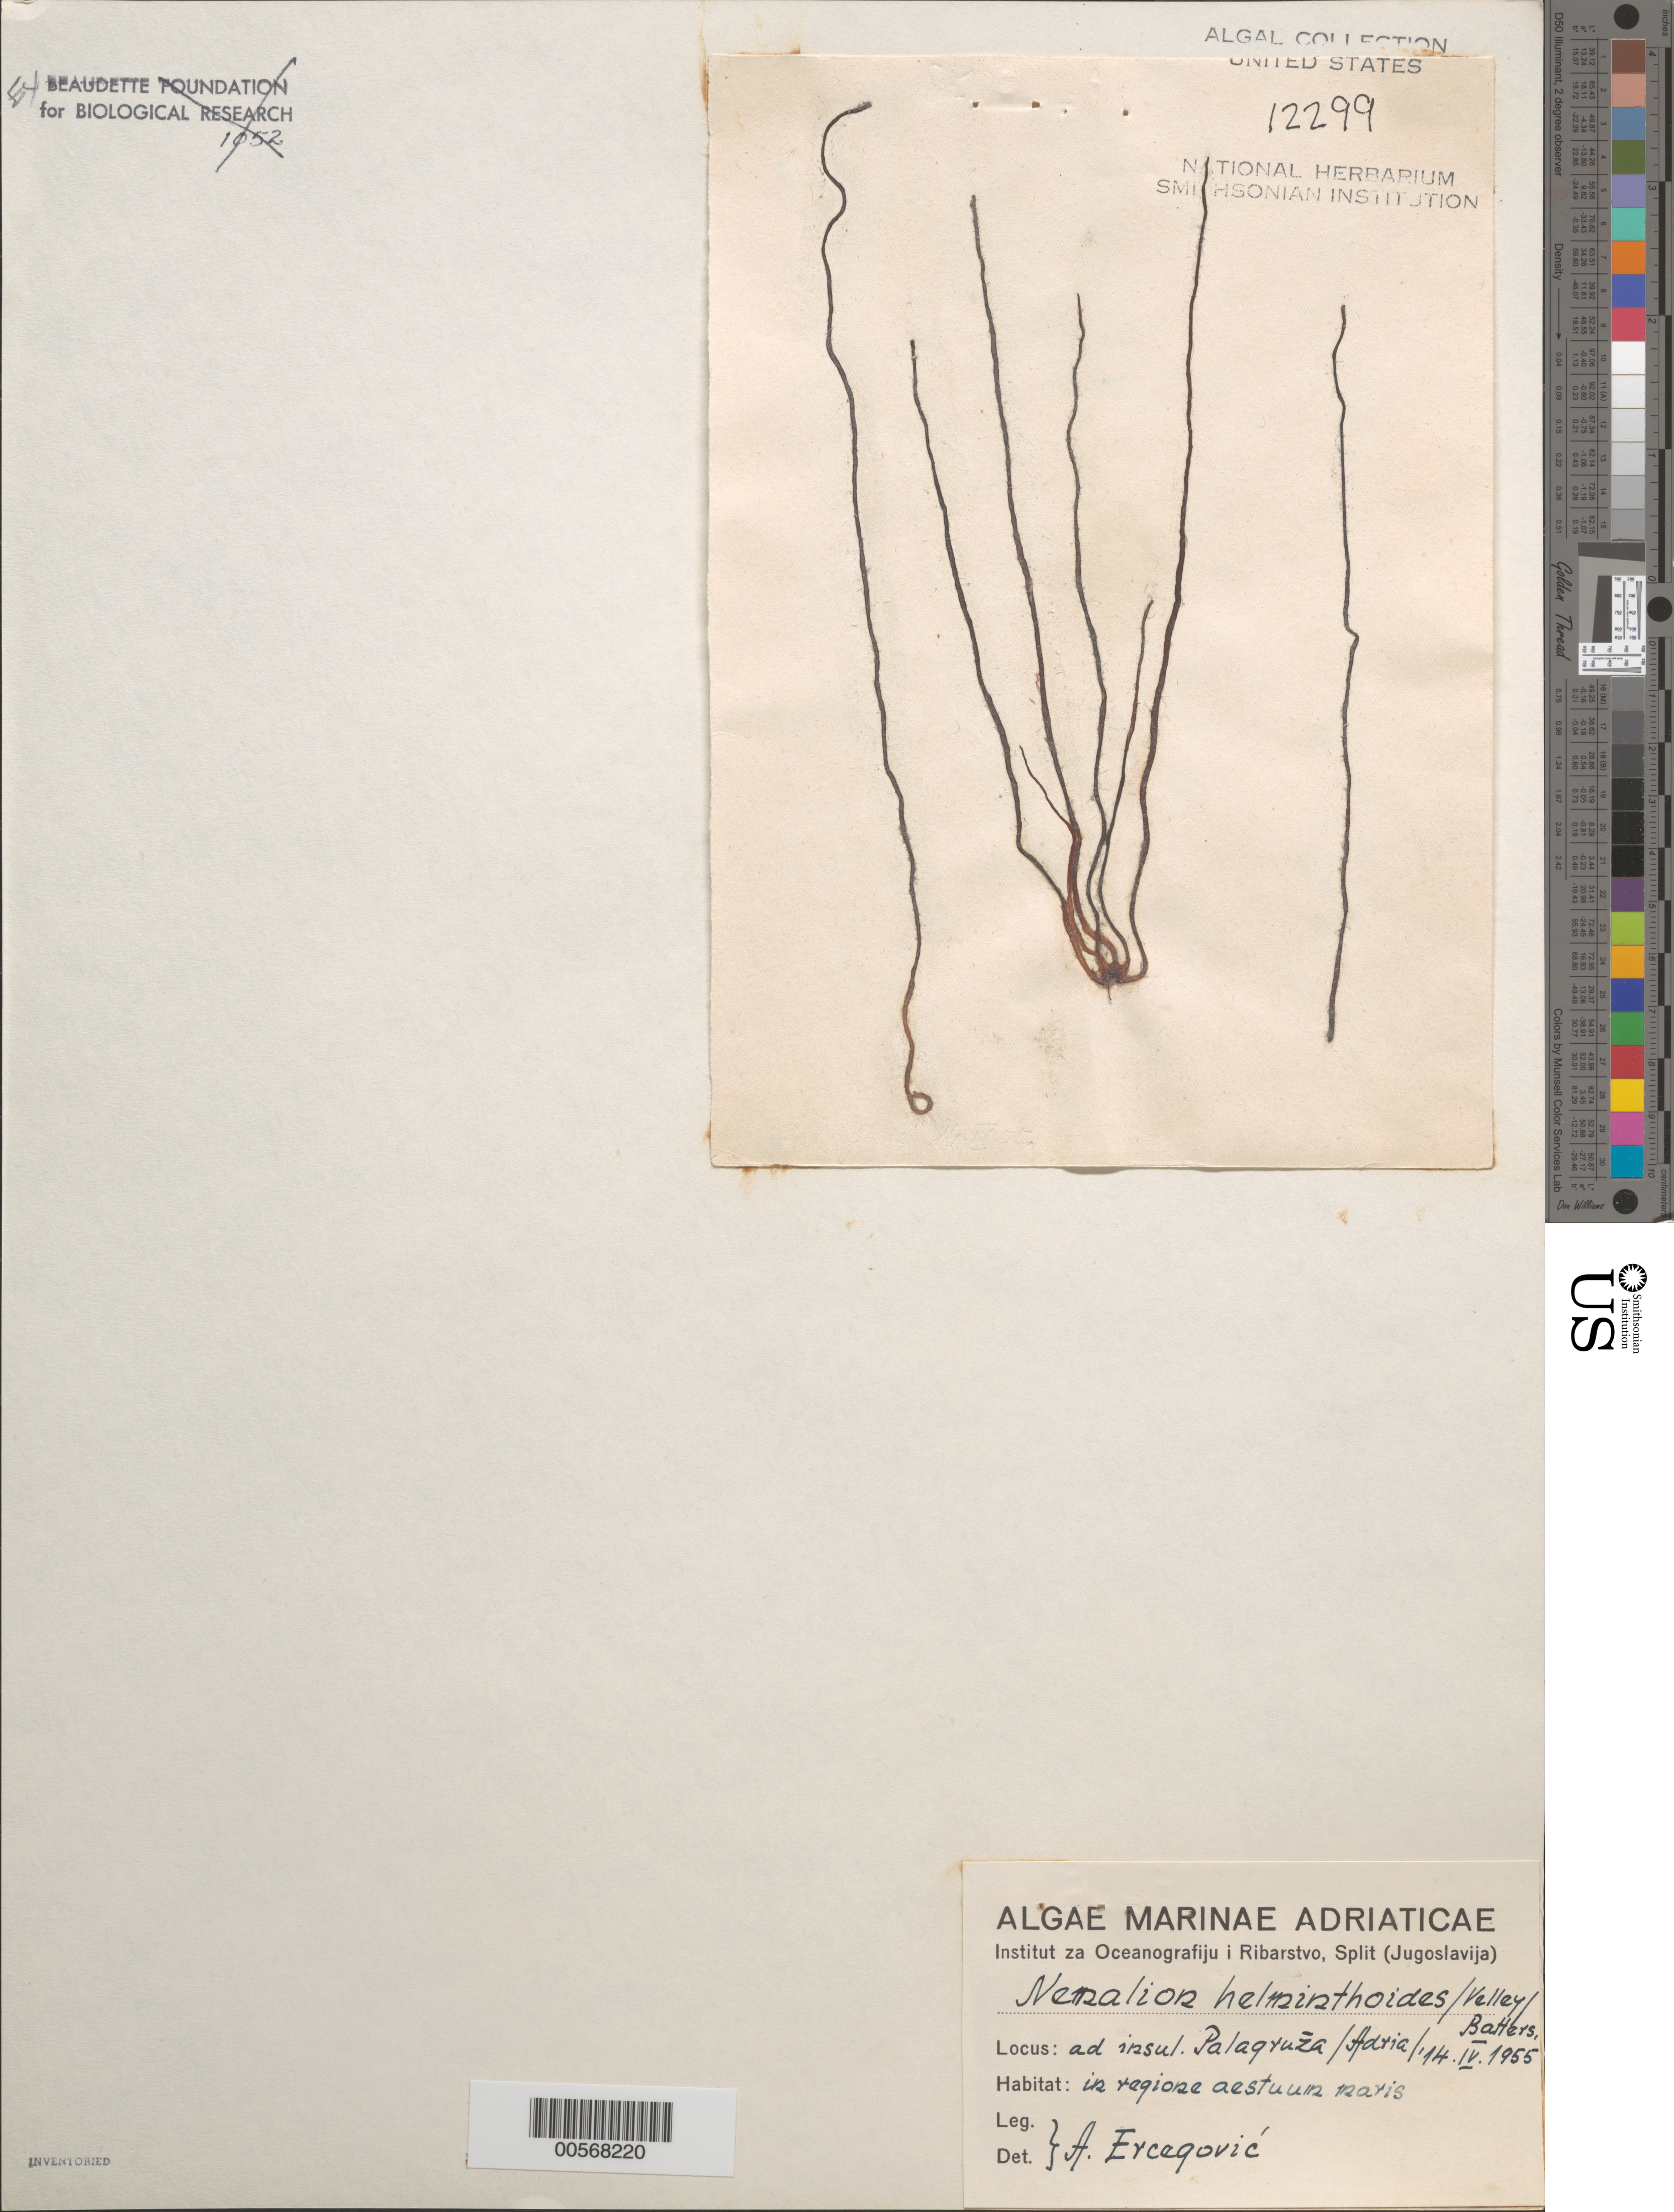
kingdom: Plantae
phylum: Rhodophyta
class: Florideophyceae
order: Nemaliales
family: Nemaliaceae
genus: Nemalion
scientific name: Nemalion multifidum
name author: (Lyngb.) Chauvin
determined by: Algae name updating Project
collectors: A. Ercegovic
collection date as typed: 14 Apr 1955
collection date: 1955-04-14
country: Croatia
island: Palagruza Islands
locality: Adriatic Sea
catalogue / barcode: US 12299